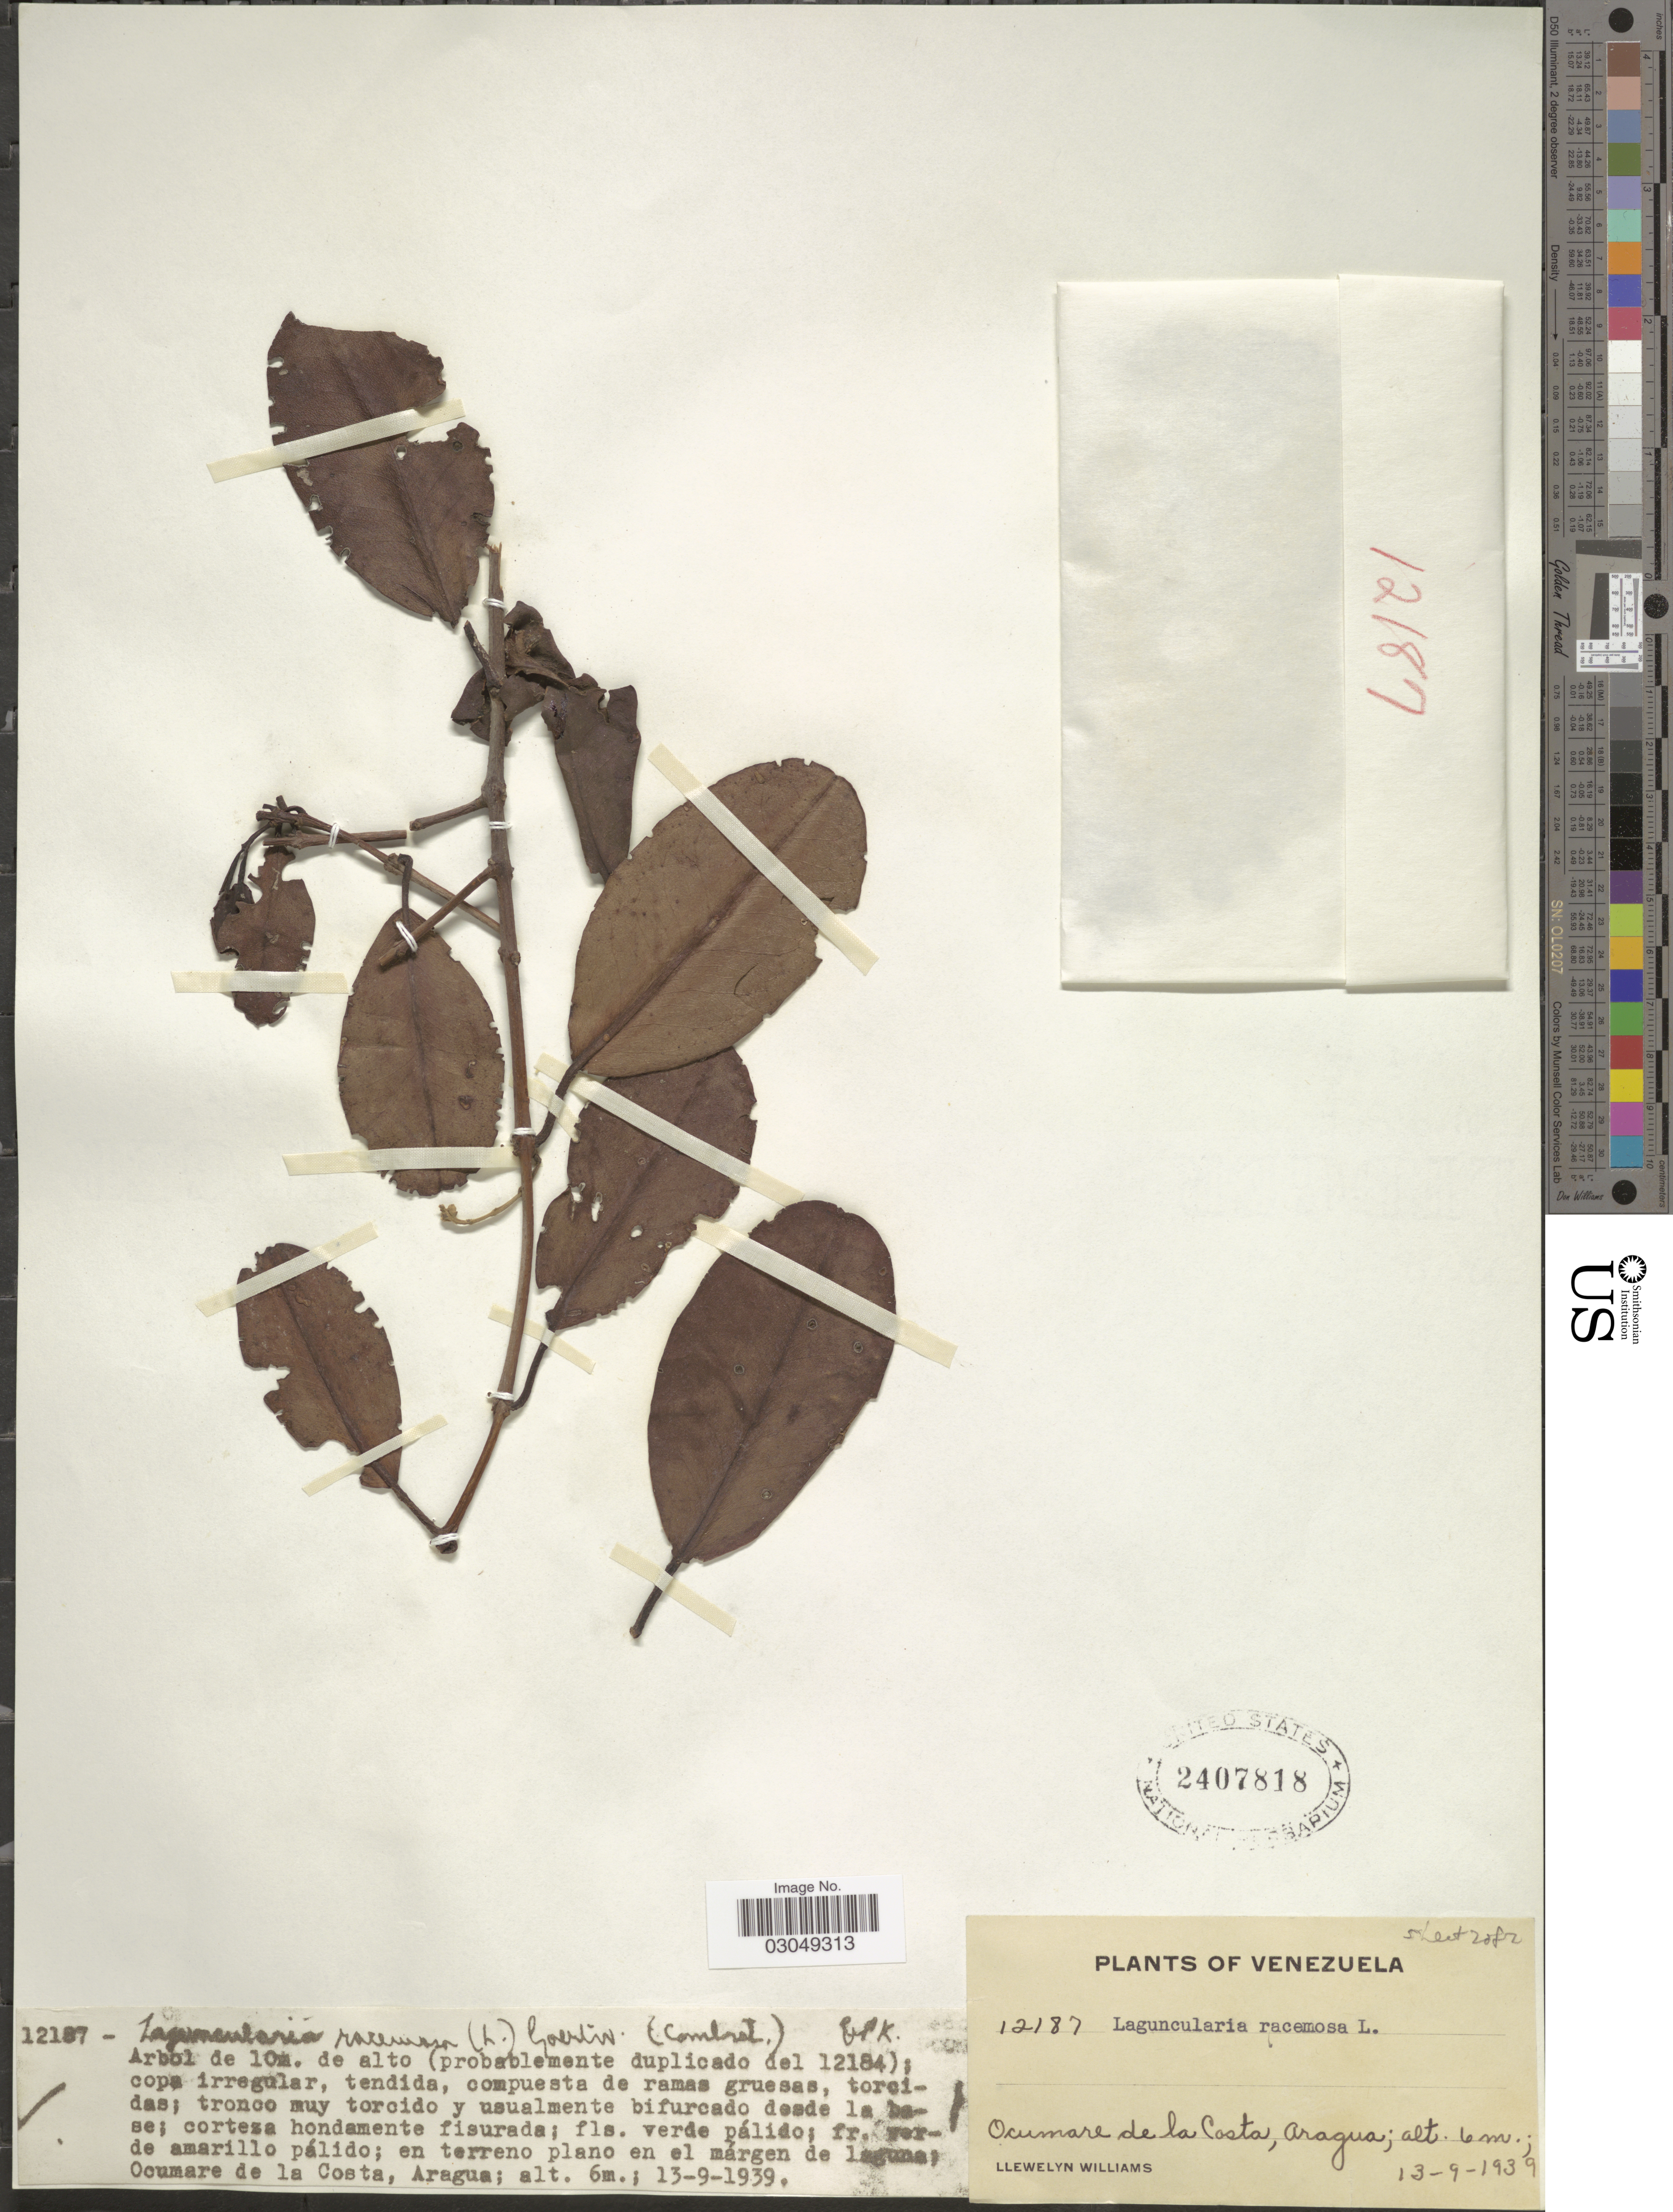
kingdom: Plantae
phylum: Tracheophyta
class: Magnoliopsida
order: Myrtales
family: Combretaceae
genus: Laguncularia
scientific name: Laguncularia racemosa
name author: (L.) C.F. Gaertn.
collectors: Ll. Williams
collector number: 12187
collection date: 1939-09-13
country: Venezuela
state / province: Aragua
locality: En terreno plano en el margen de laguna, Ocumare de la Costa.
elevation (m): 6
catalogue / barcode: US 2407818